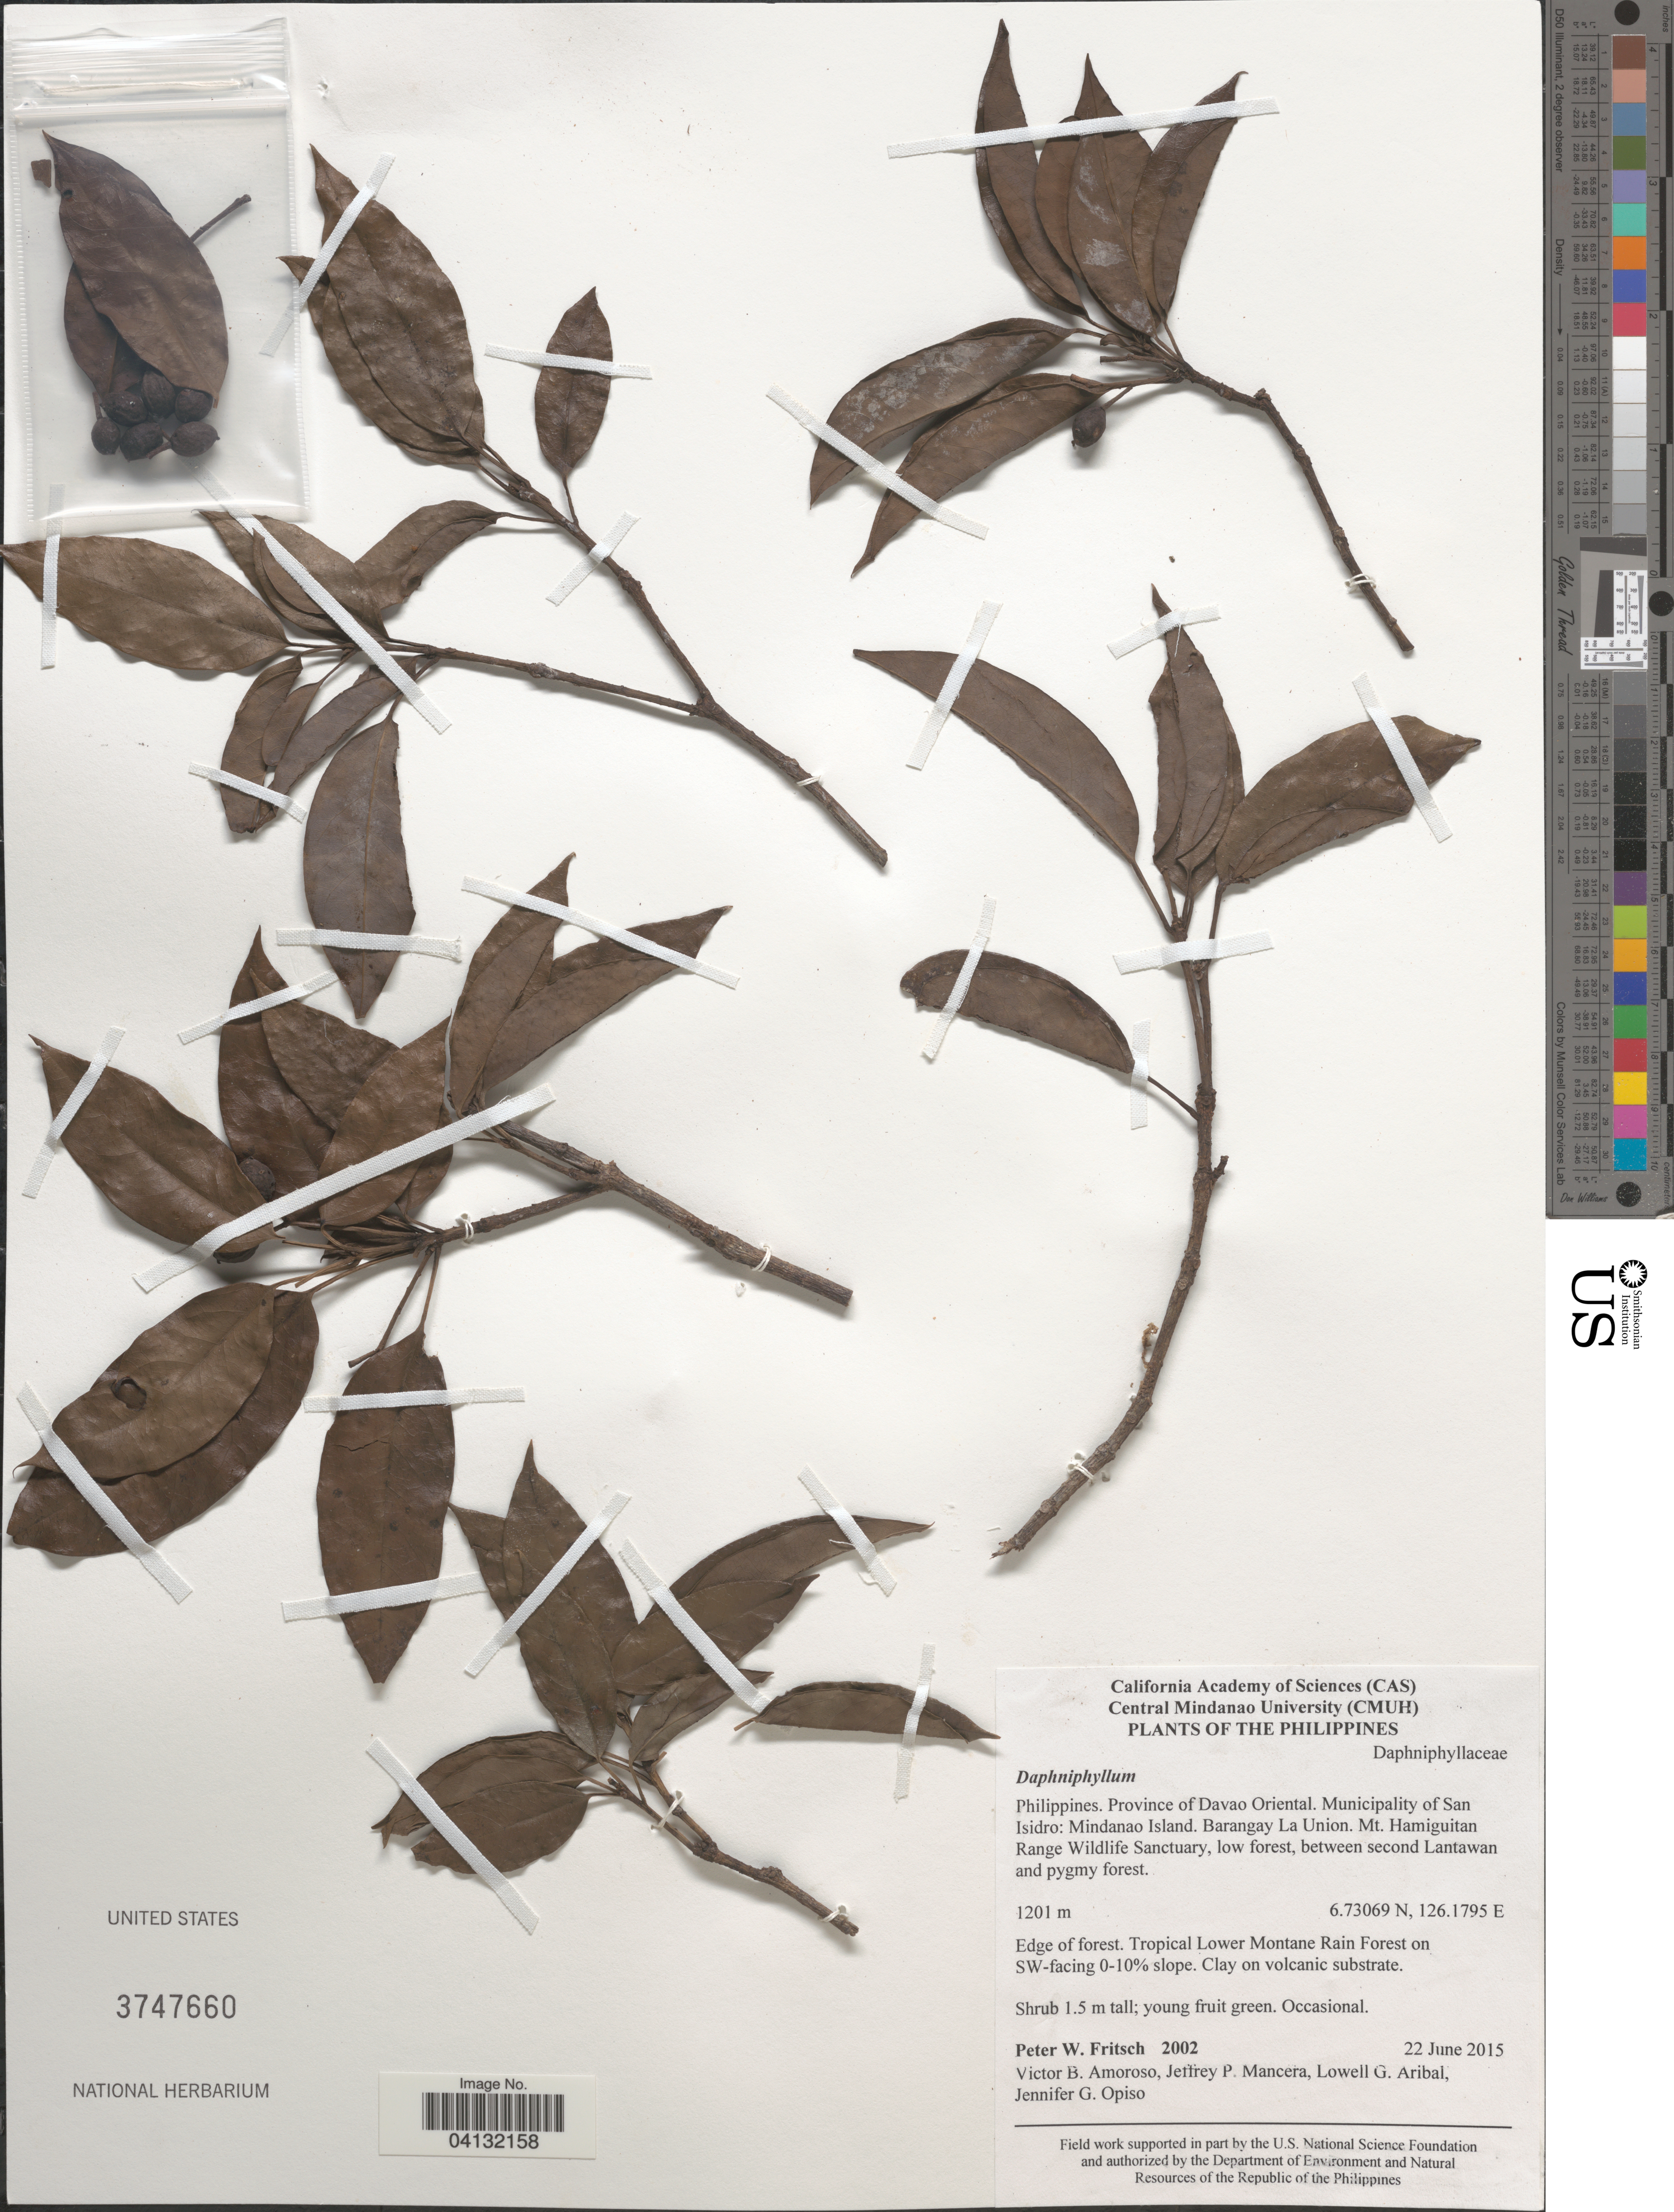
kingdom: Plantae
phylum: Tracheophyta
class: Magnoliopsida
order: Saxifragales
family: Daphniphyllaceae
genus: Daphniphyllum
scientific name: Daphniphyllum sp.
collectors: P. W. Fritsch, V. Amoroso, J. Mancera, L. Aribal & J. Opiso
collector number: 2002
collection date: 2015-06-22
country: Philippines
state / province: Davao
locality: Province of Davao Oriental. Municipality of San Isidro: Mindanao Island. Barangay La Union. Mt. Hamiguitan Range Wildlife Sanctuary, low forest, between second Lantawan and pygmy forest. Edge of forest. Tropical Lower Montane Rain Forest on SW-facing 0-10%.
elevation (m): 1201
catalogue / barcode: US 3747660